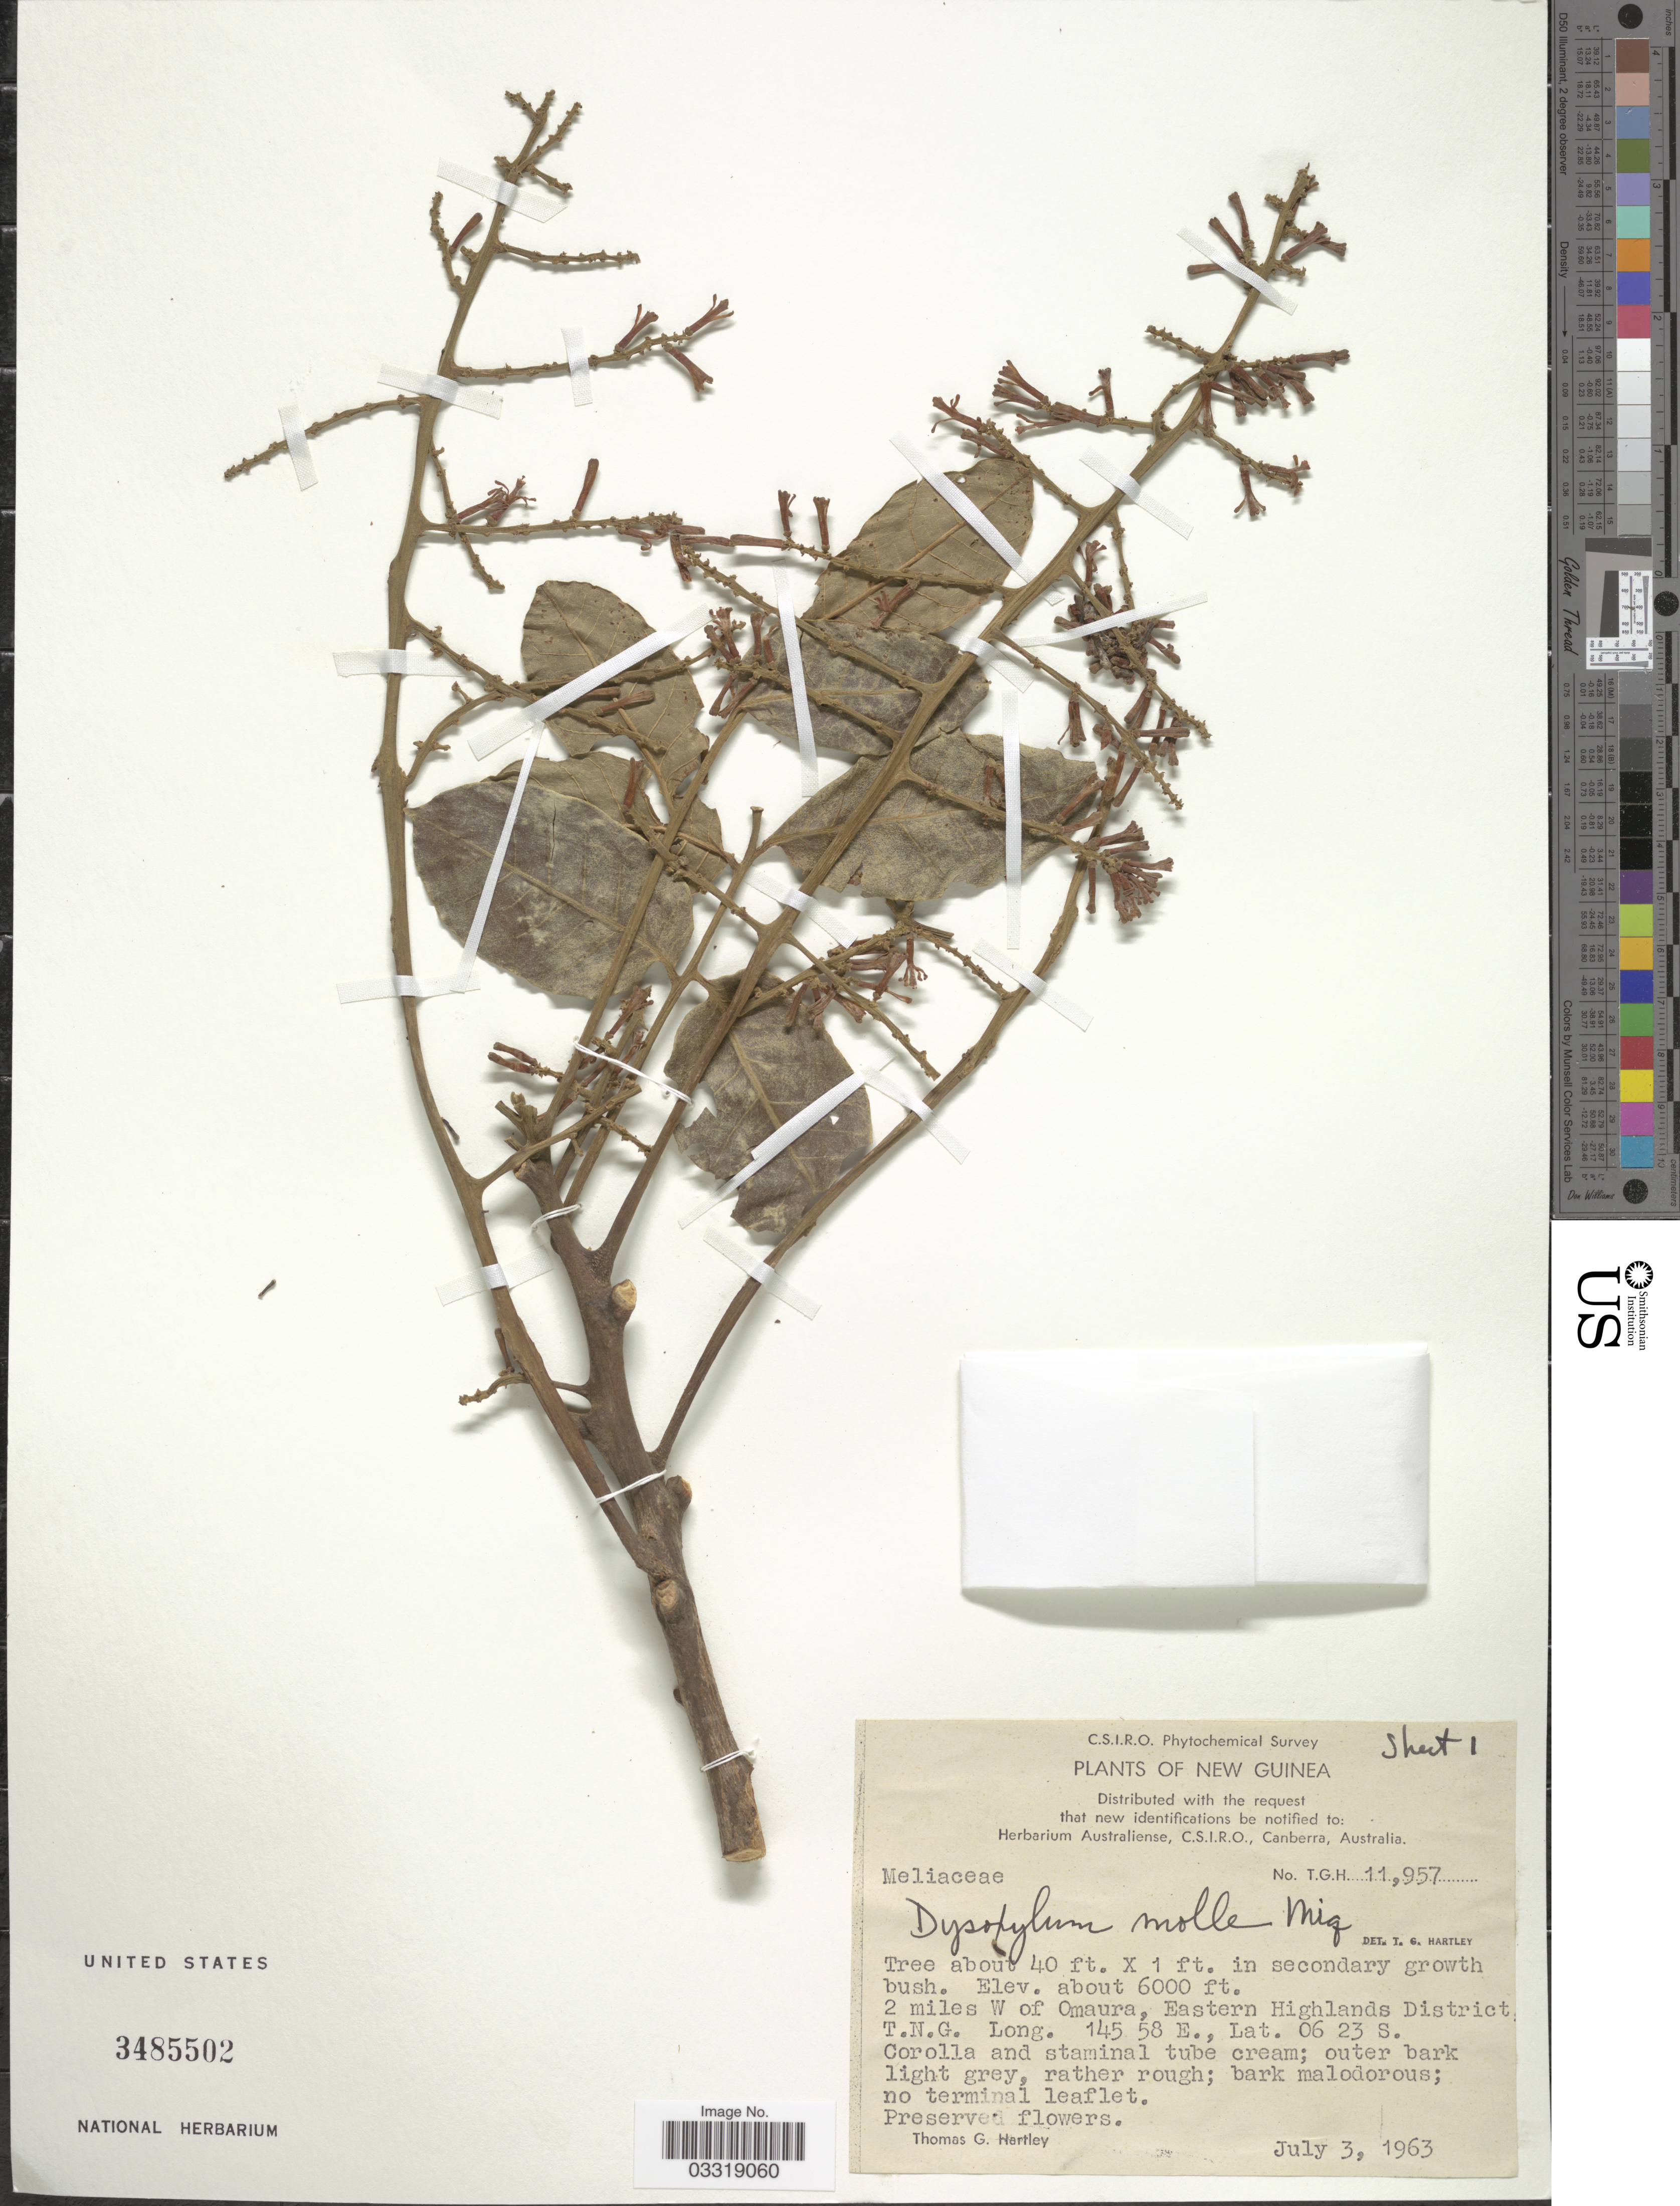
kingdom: Plantae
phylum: Tracheophyta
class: Magnoliopsida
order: Sapindales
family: Meliaceae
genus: Didymocheton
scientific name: Didymocheton mollis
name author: (Miq.) Holzmeyer & Hauenschild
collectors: T. G. Hartley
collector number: TGH 11957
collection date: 1963-07-03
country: Papua New Guinea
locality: New Guinea. 2 miles W of Omaura, Eastern Highlands District, T.N.G.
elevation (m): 1829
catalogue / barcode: US 3485502